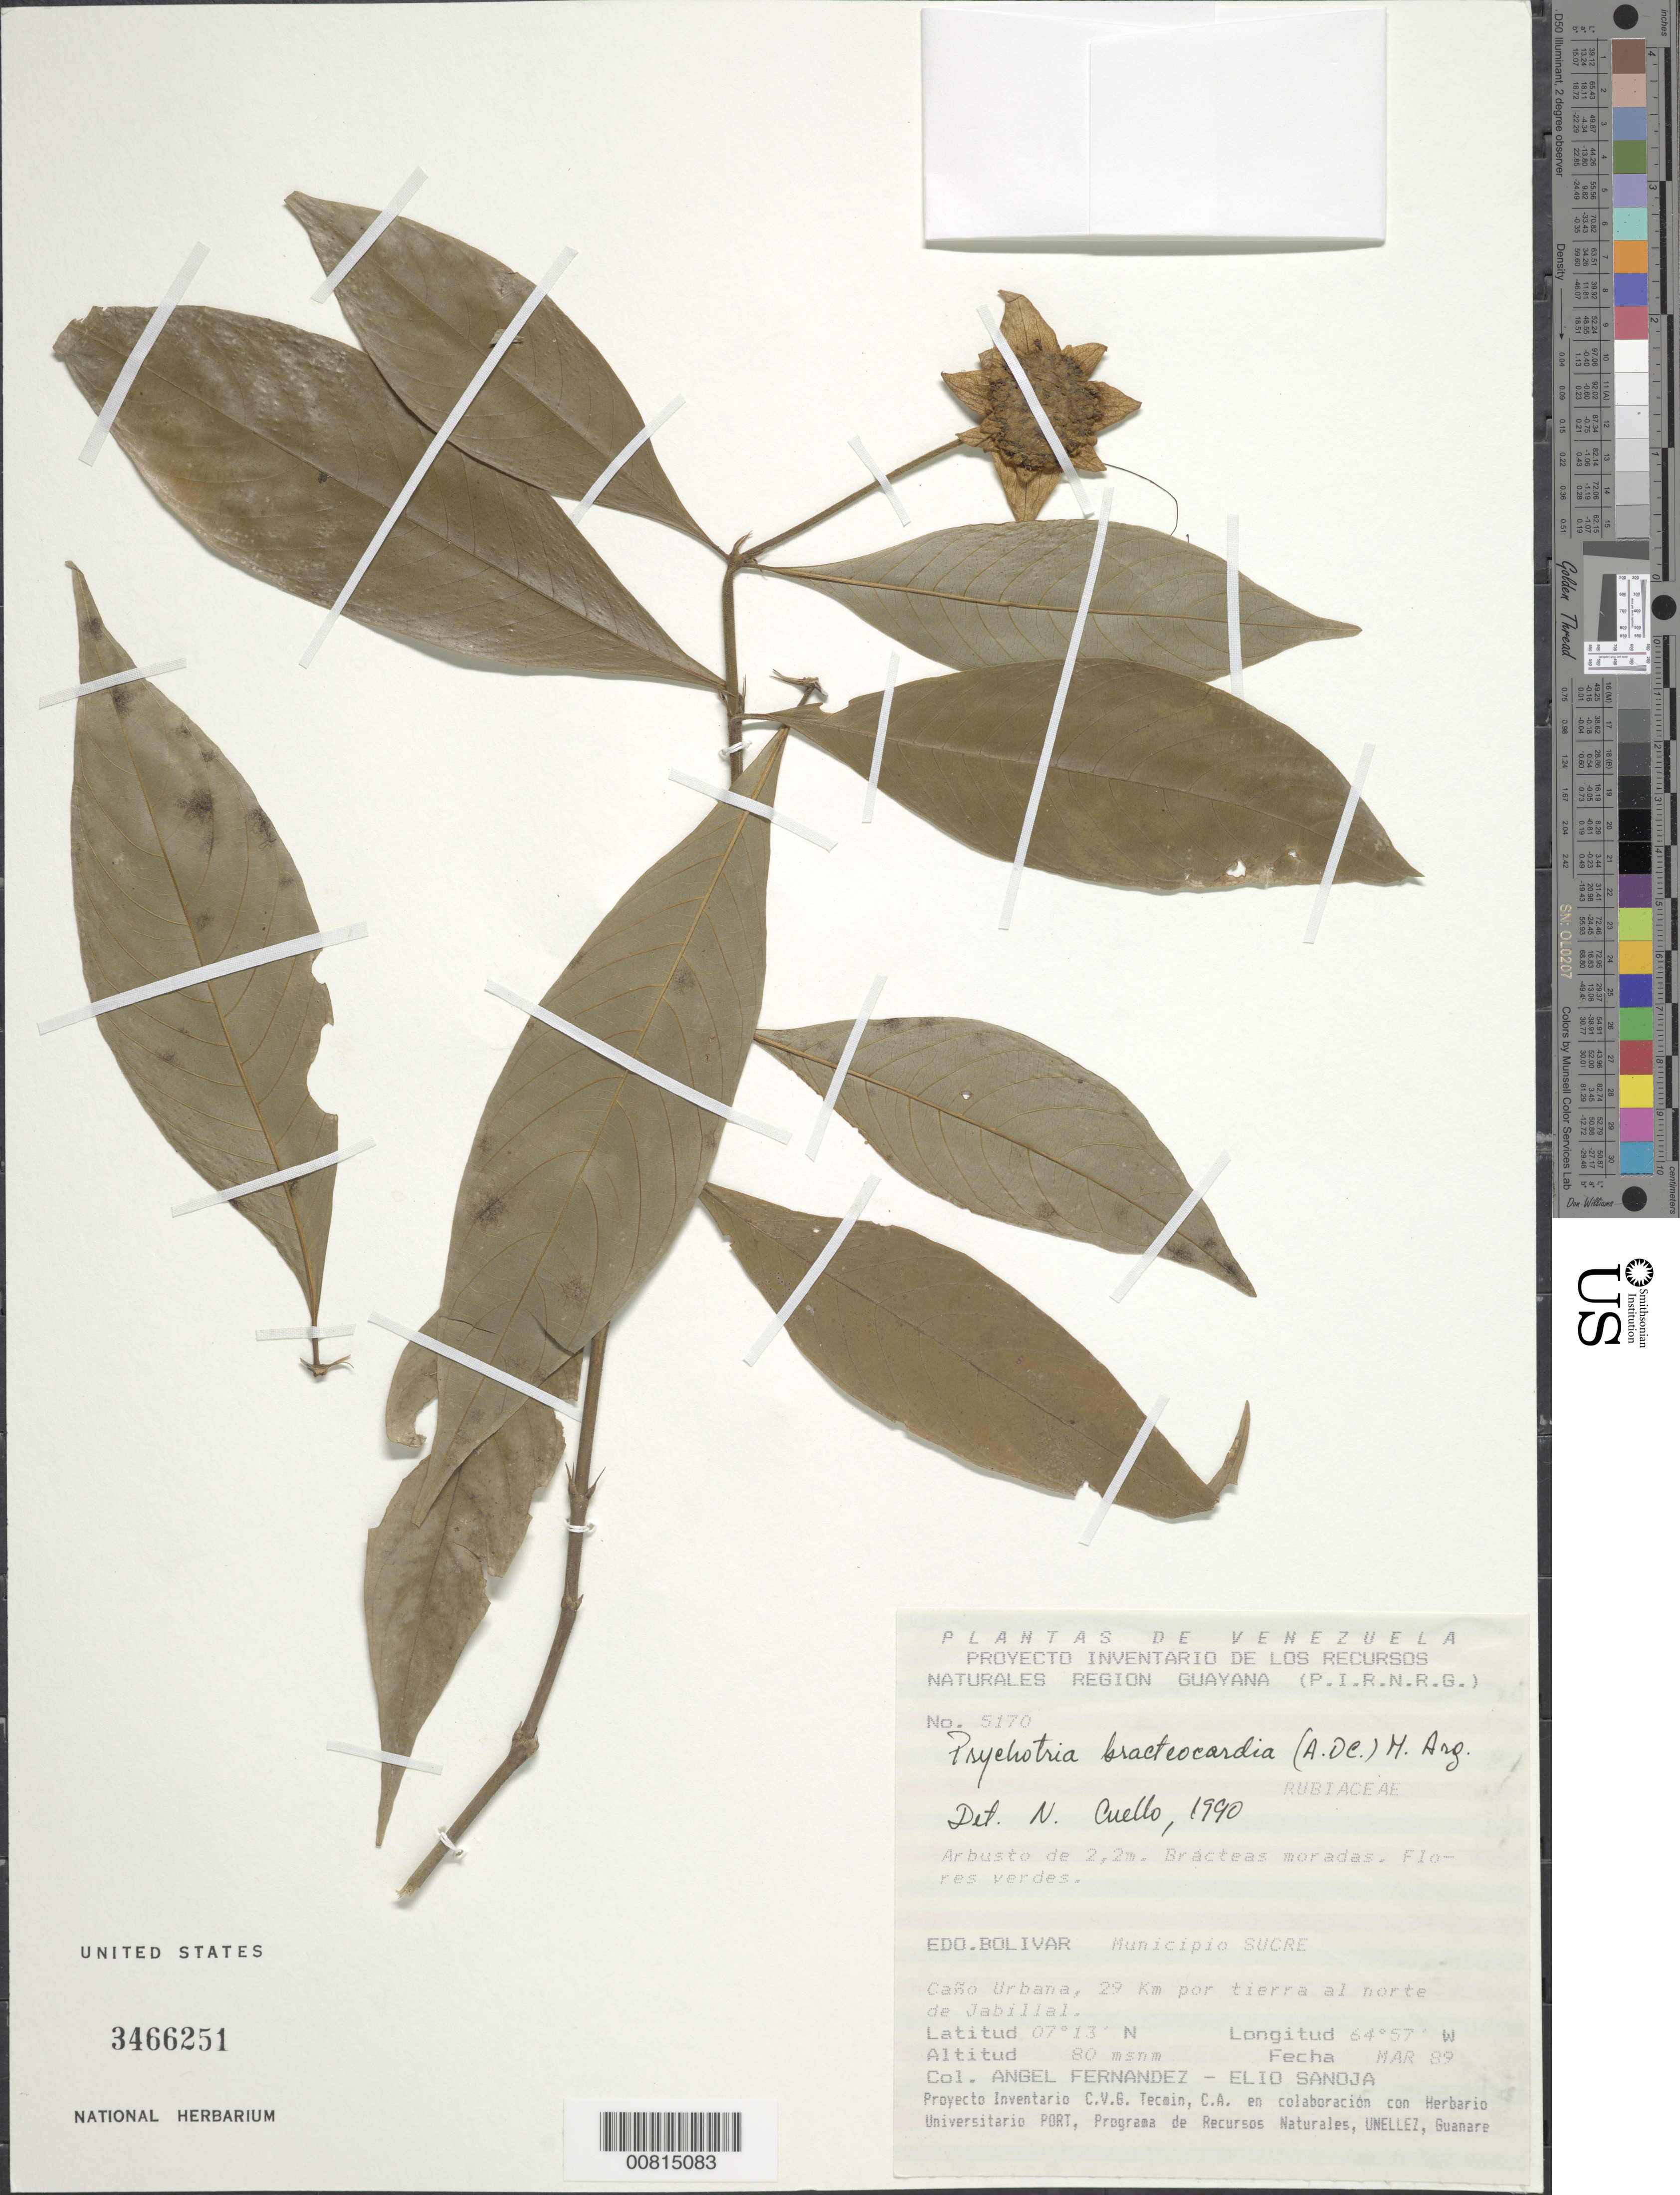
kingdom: Plantae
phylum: Tracheophyta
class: Magnoliopsida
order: Gentianales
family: Rubiaceae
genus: Psychotria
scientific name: Psychotria bracteocardia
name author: (DC.) Müll. Arg.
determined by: Kirkbride, J. H.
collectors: A. Fernández & E. Sanoja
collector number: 5170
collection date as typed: Mar-89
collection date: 1989-03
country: Venezuela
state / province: Bolívar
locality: Mun. Sucre, Caño Urbana, 29 km N of Jabillal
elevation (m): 80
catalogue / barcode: US 3466251